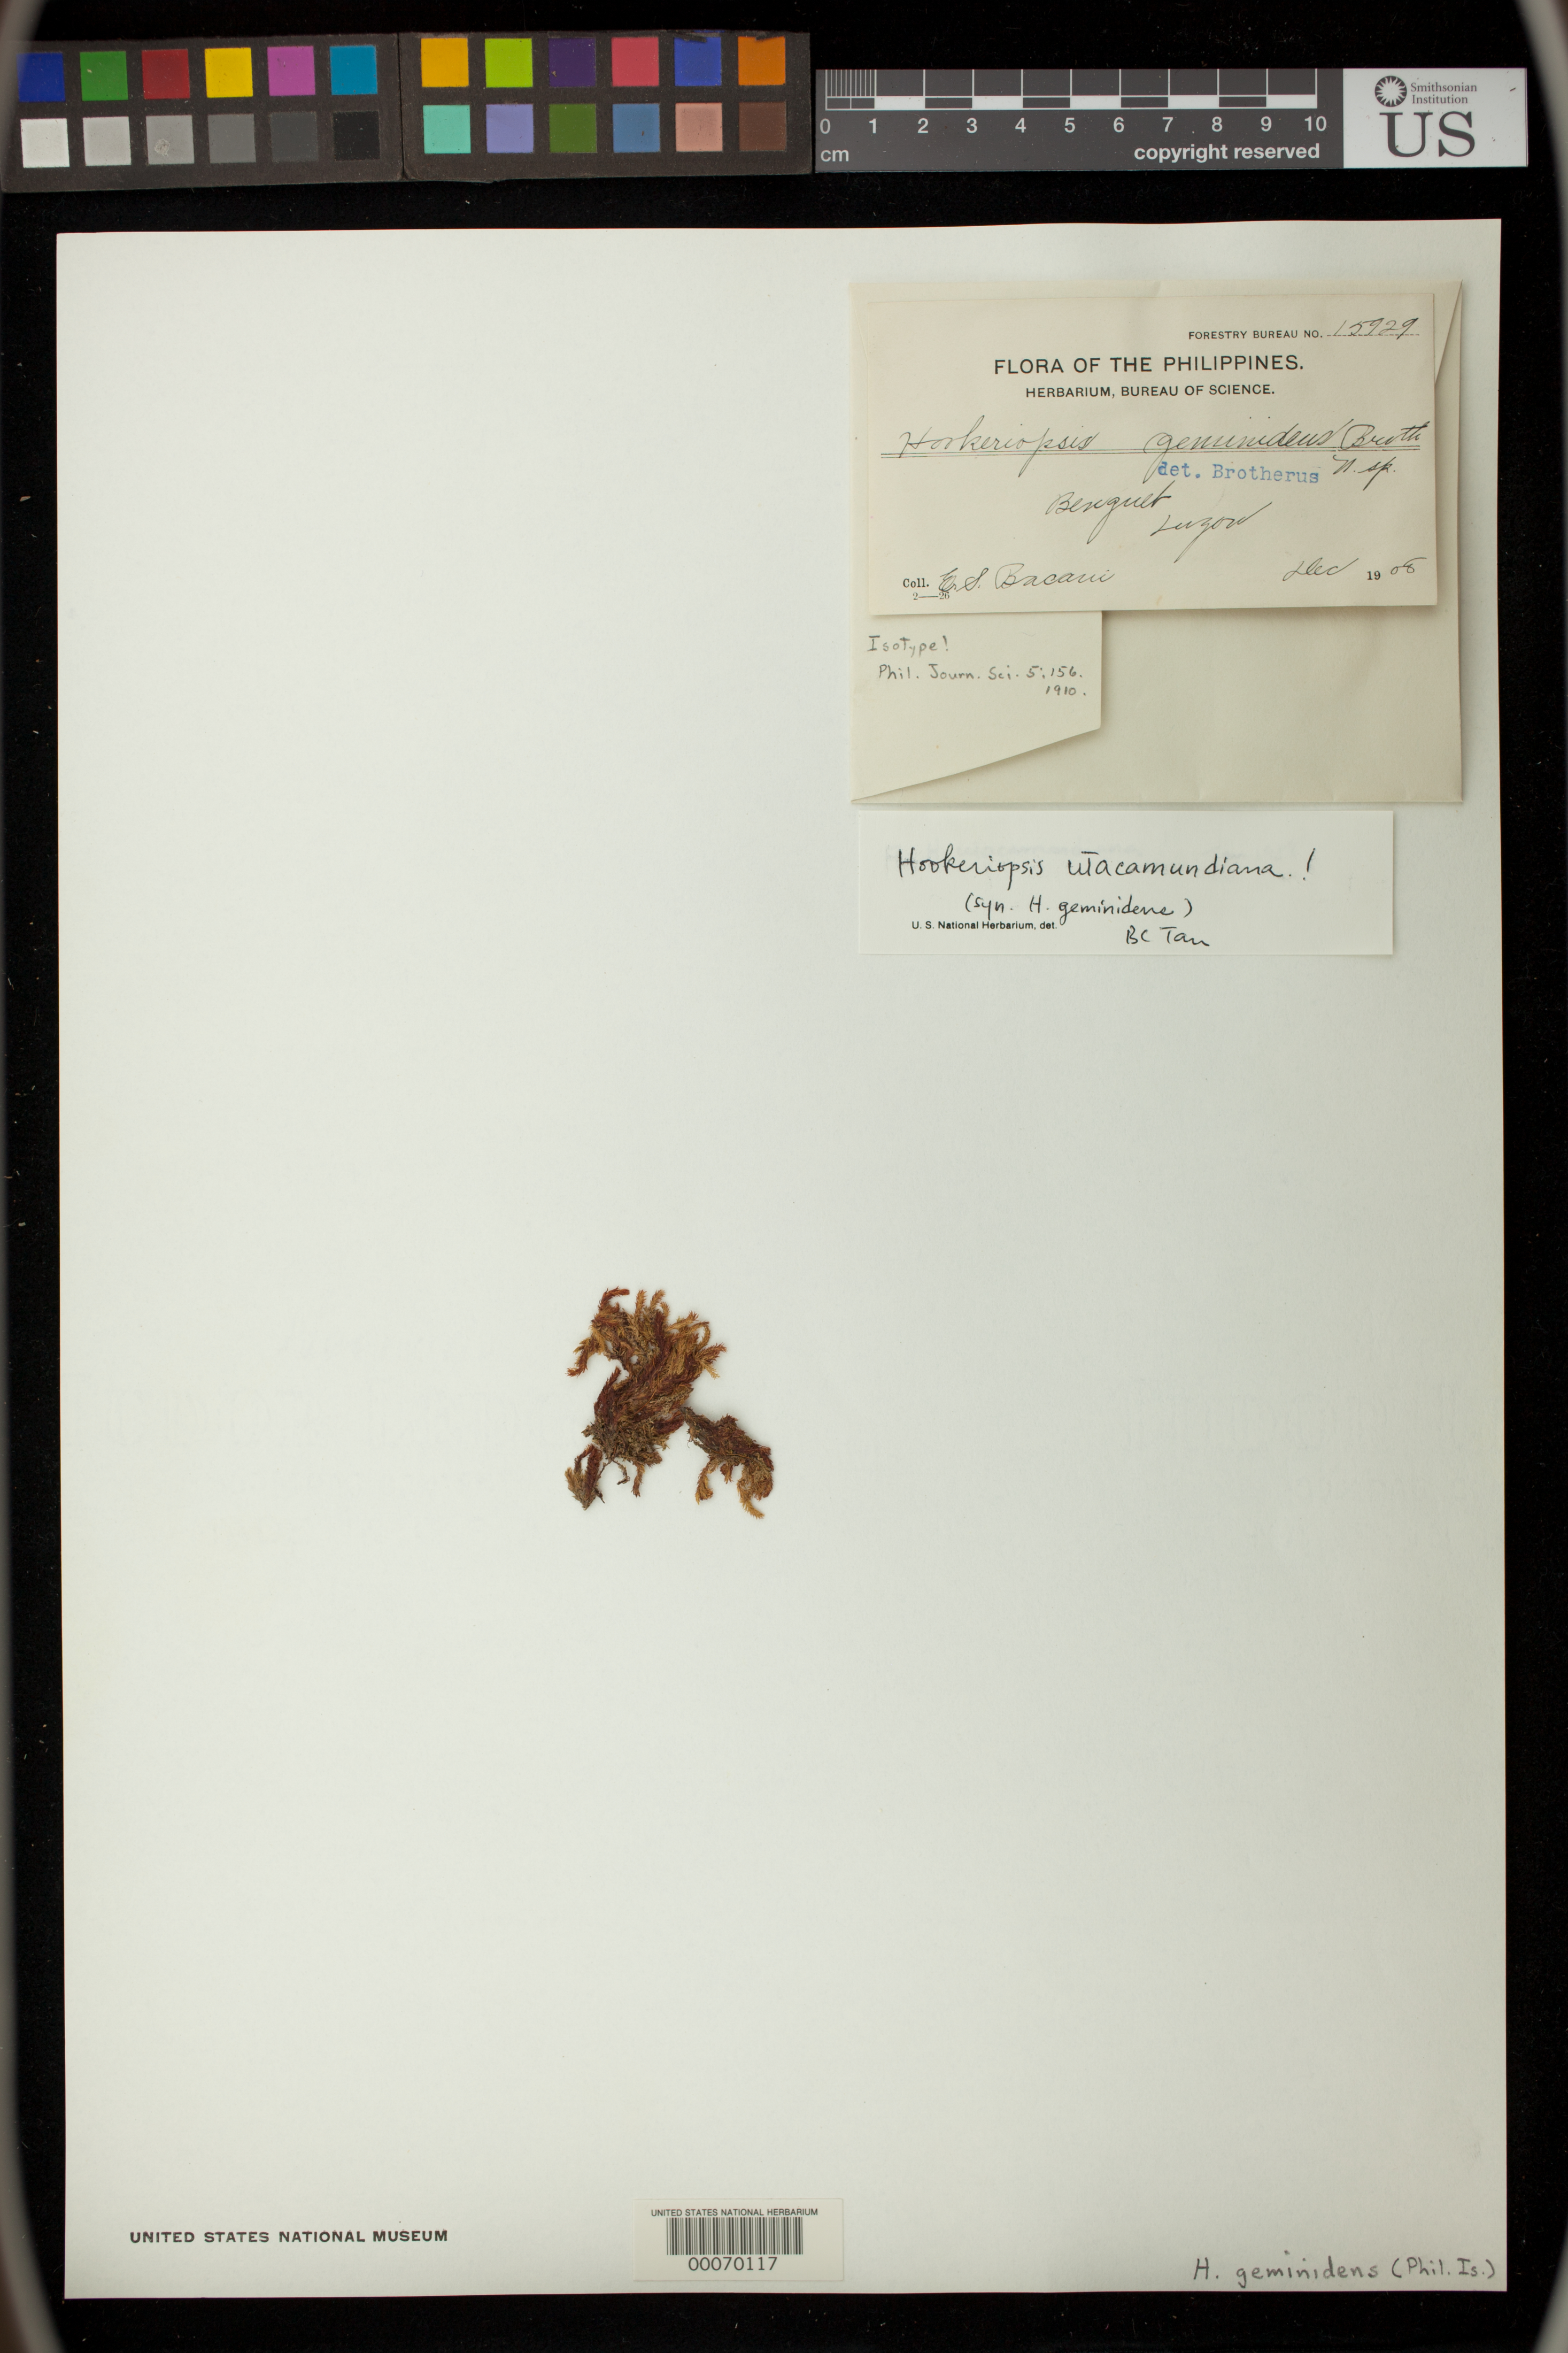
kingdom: Plantae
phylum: Bryophyta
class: Bryopsida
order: Hookeriales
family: Pilotrichaceae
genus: Hookeriopsis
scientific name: Hookeriopsis geminidens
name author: Broth.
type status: Isotype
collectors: E. Bacani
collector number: For. Bur. 15929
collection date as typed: Dec 1908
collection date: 1908-12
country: Philippines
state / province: Cordillera (Administrative Region)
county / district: Benguet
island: Luzon